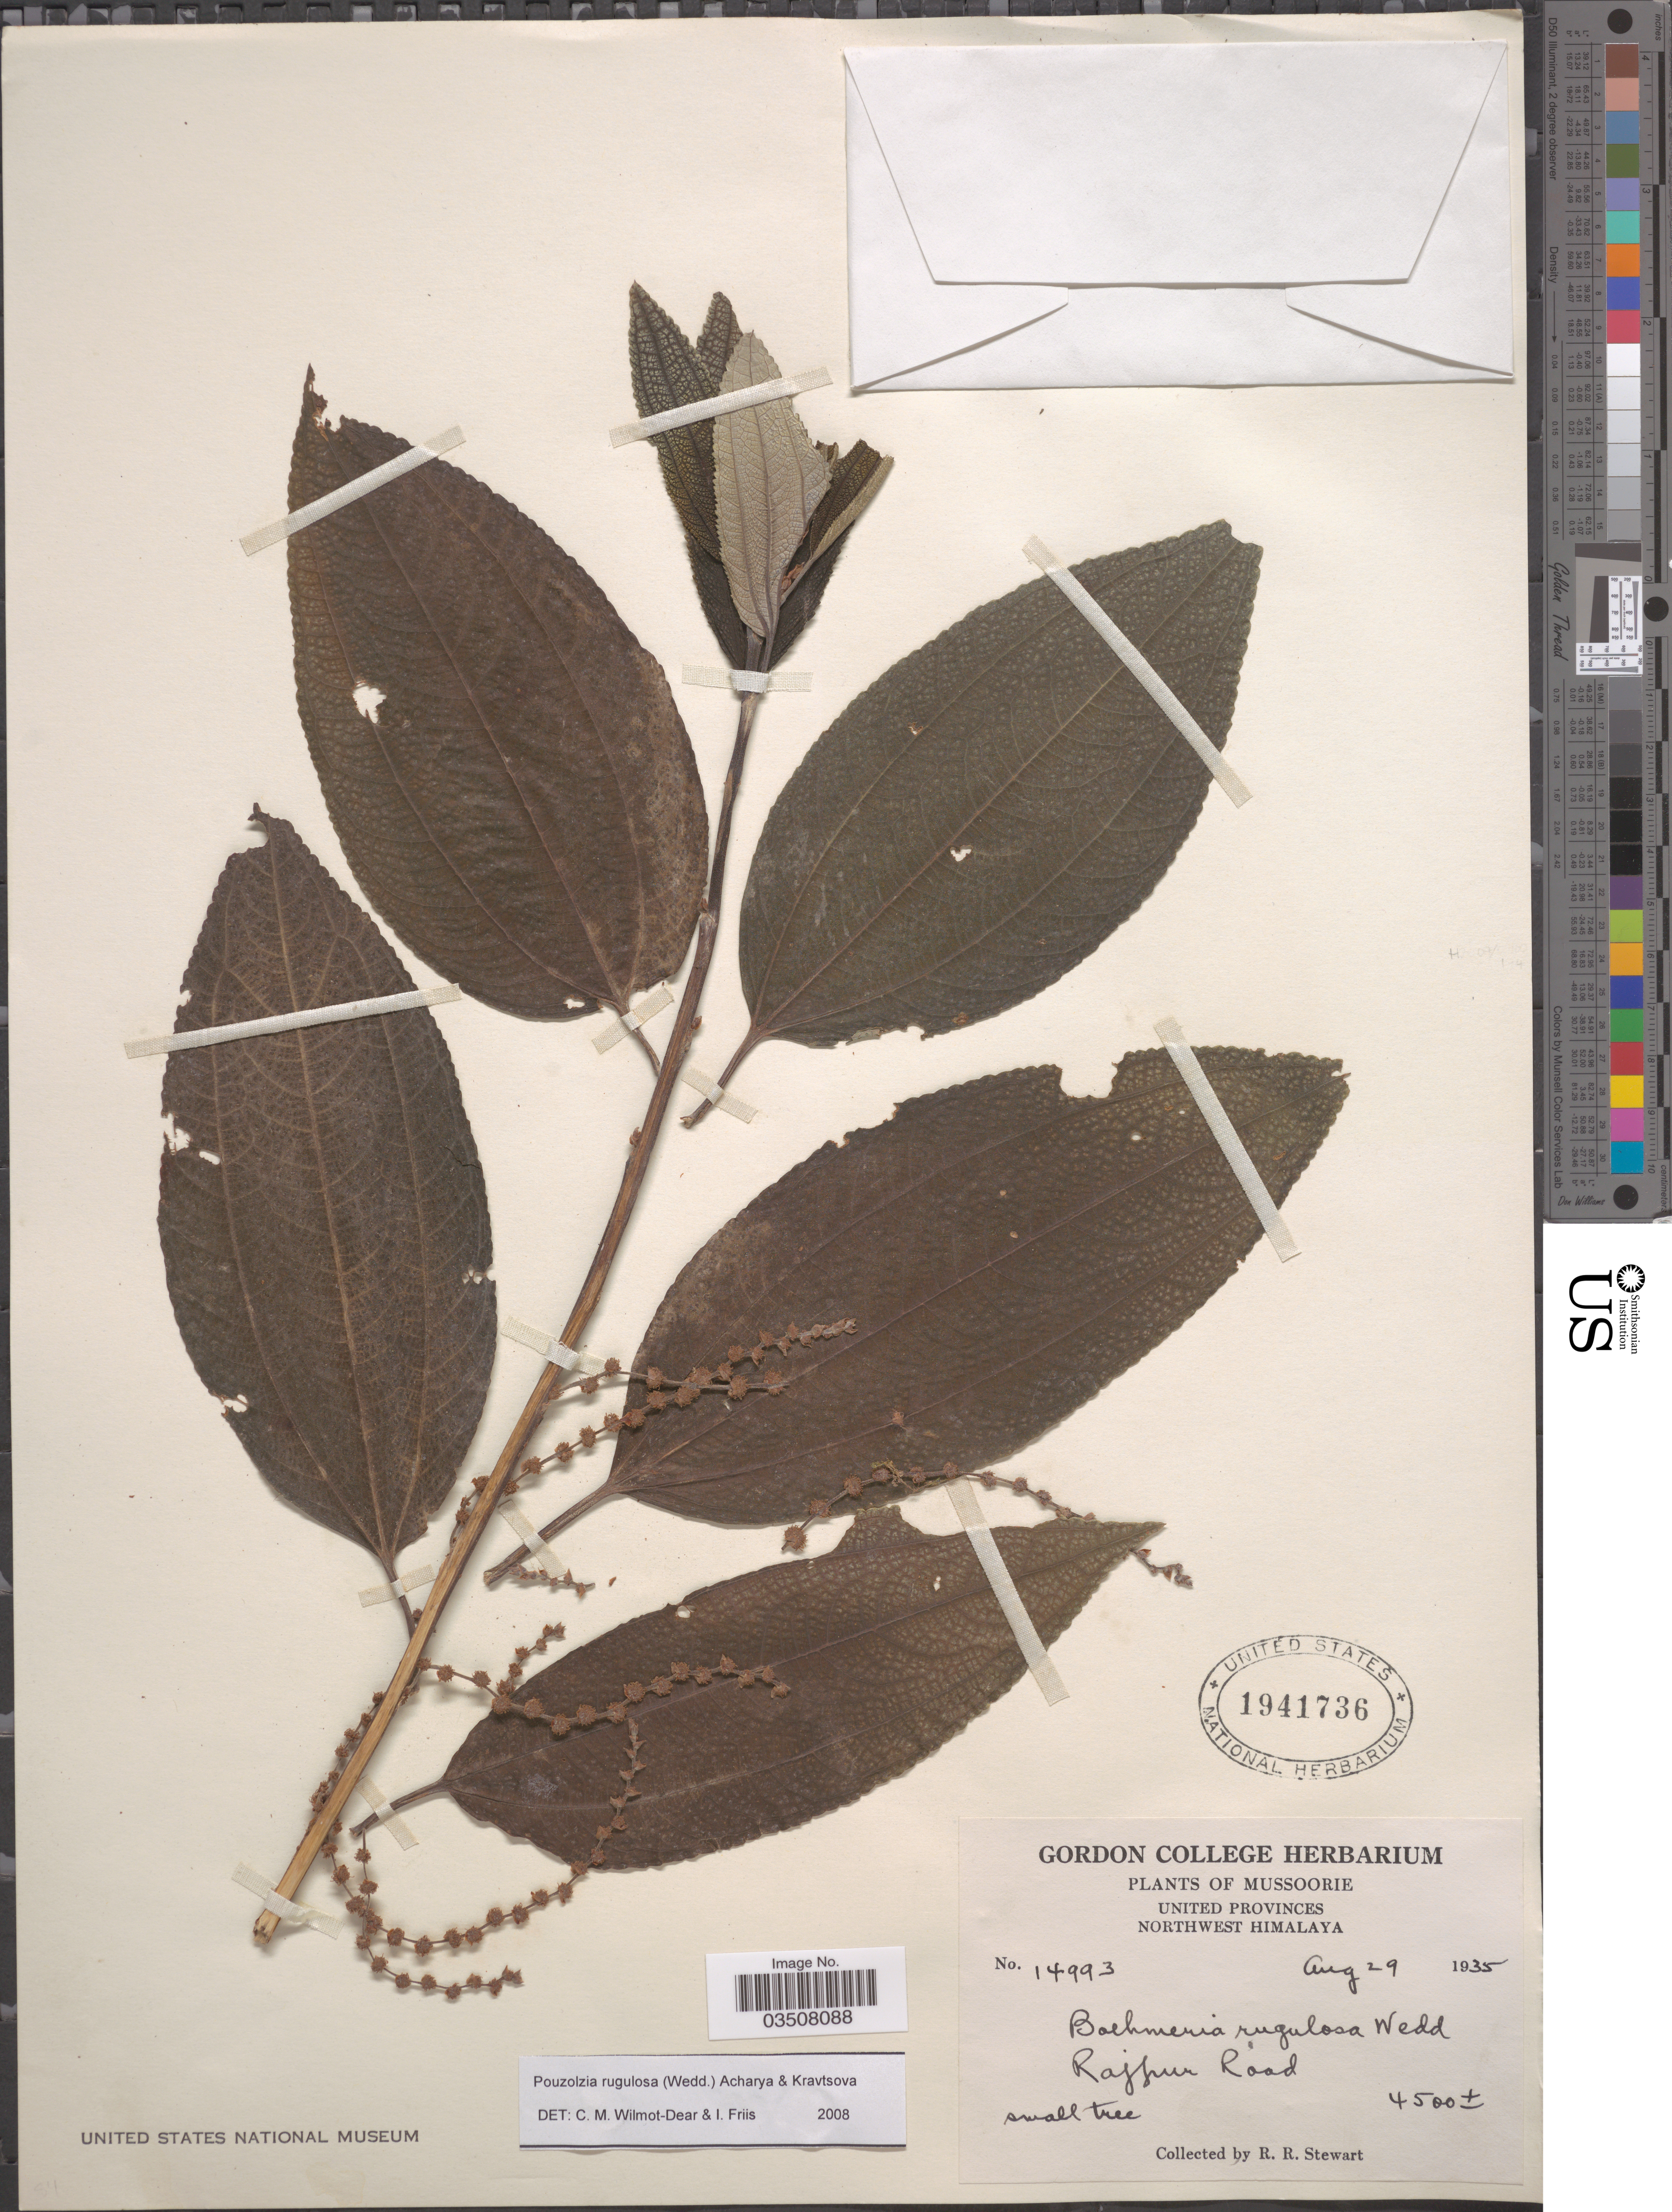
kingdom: Plantae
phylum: Tracheophyta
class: Magnoliopsida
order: Rosales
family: Urticaceae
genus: Boehmeria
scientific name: Boehmeria rugulosa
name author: Wedd.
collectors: R. Stewart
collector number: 14993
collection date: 1935-08-29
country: India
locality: Mussoorie, United Provinces, Northwest Himalaya. Rajpur Road.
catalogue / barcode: US 1941736